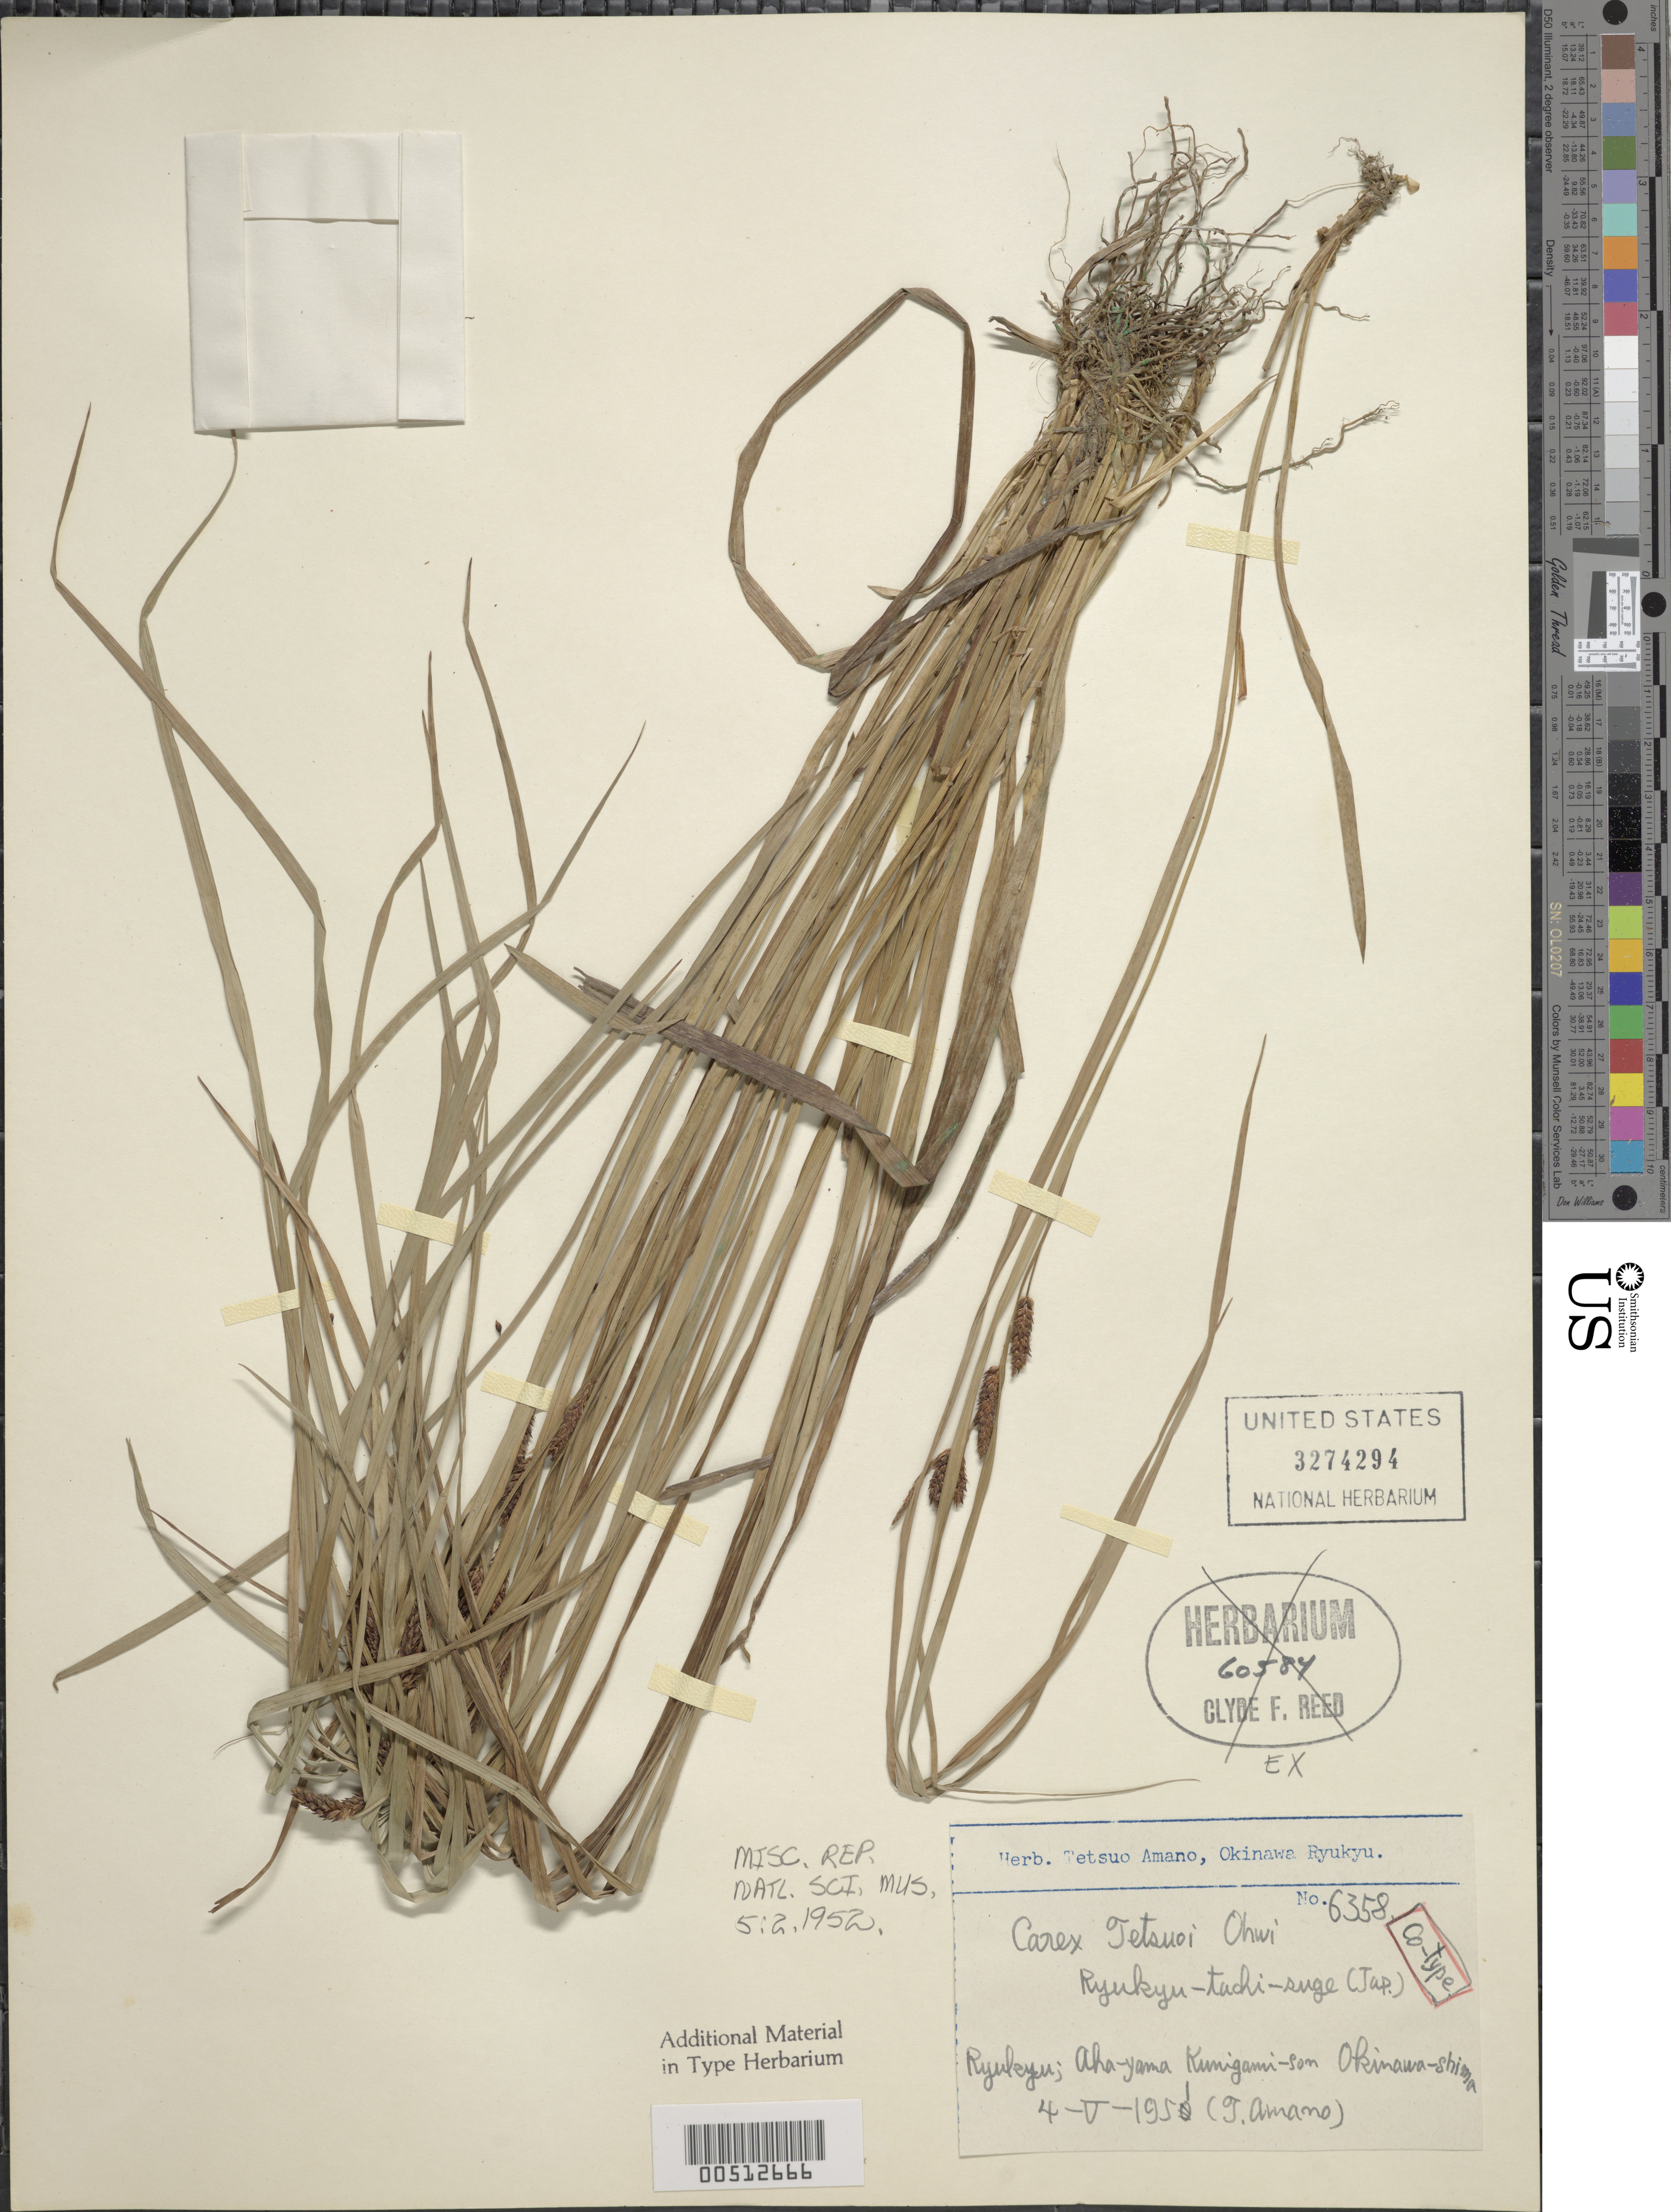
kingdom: Plantae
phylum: Tracheophyta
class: Liliopsida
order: Poales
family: Cyperaceae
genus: Carex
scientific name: Carex tetsuoi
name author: Ohwi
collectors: T. Amano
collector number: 6358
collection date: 1951-05-04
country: Japan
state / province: Okinawa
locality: Ryukyu; Aha-yama Kunigami-son Okinawa-shima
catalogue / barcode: US 3274294